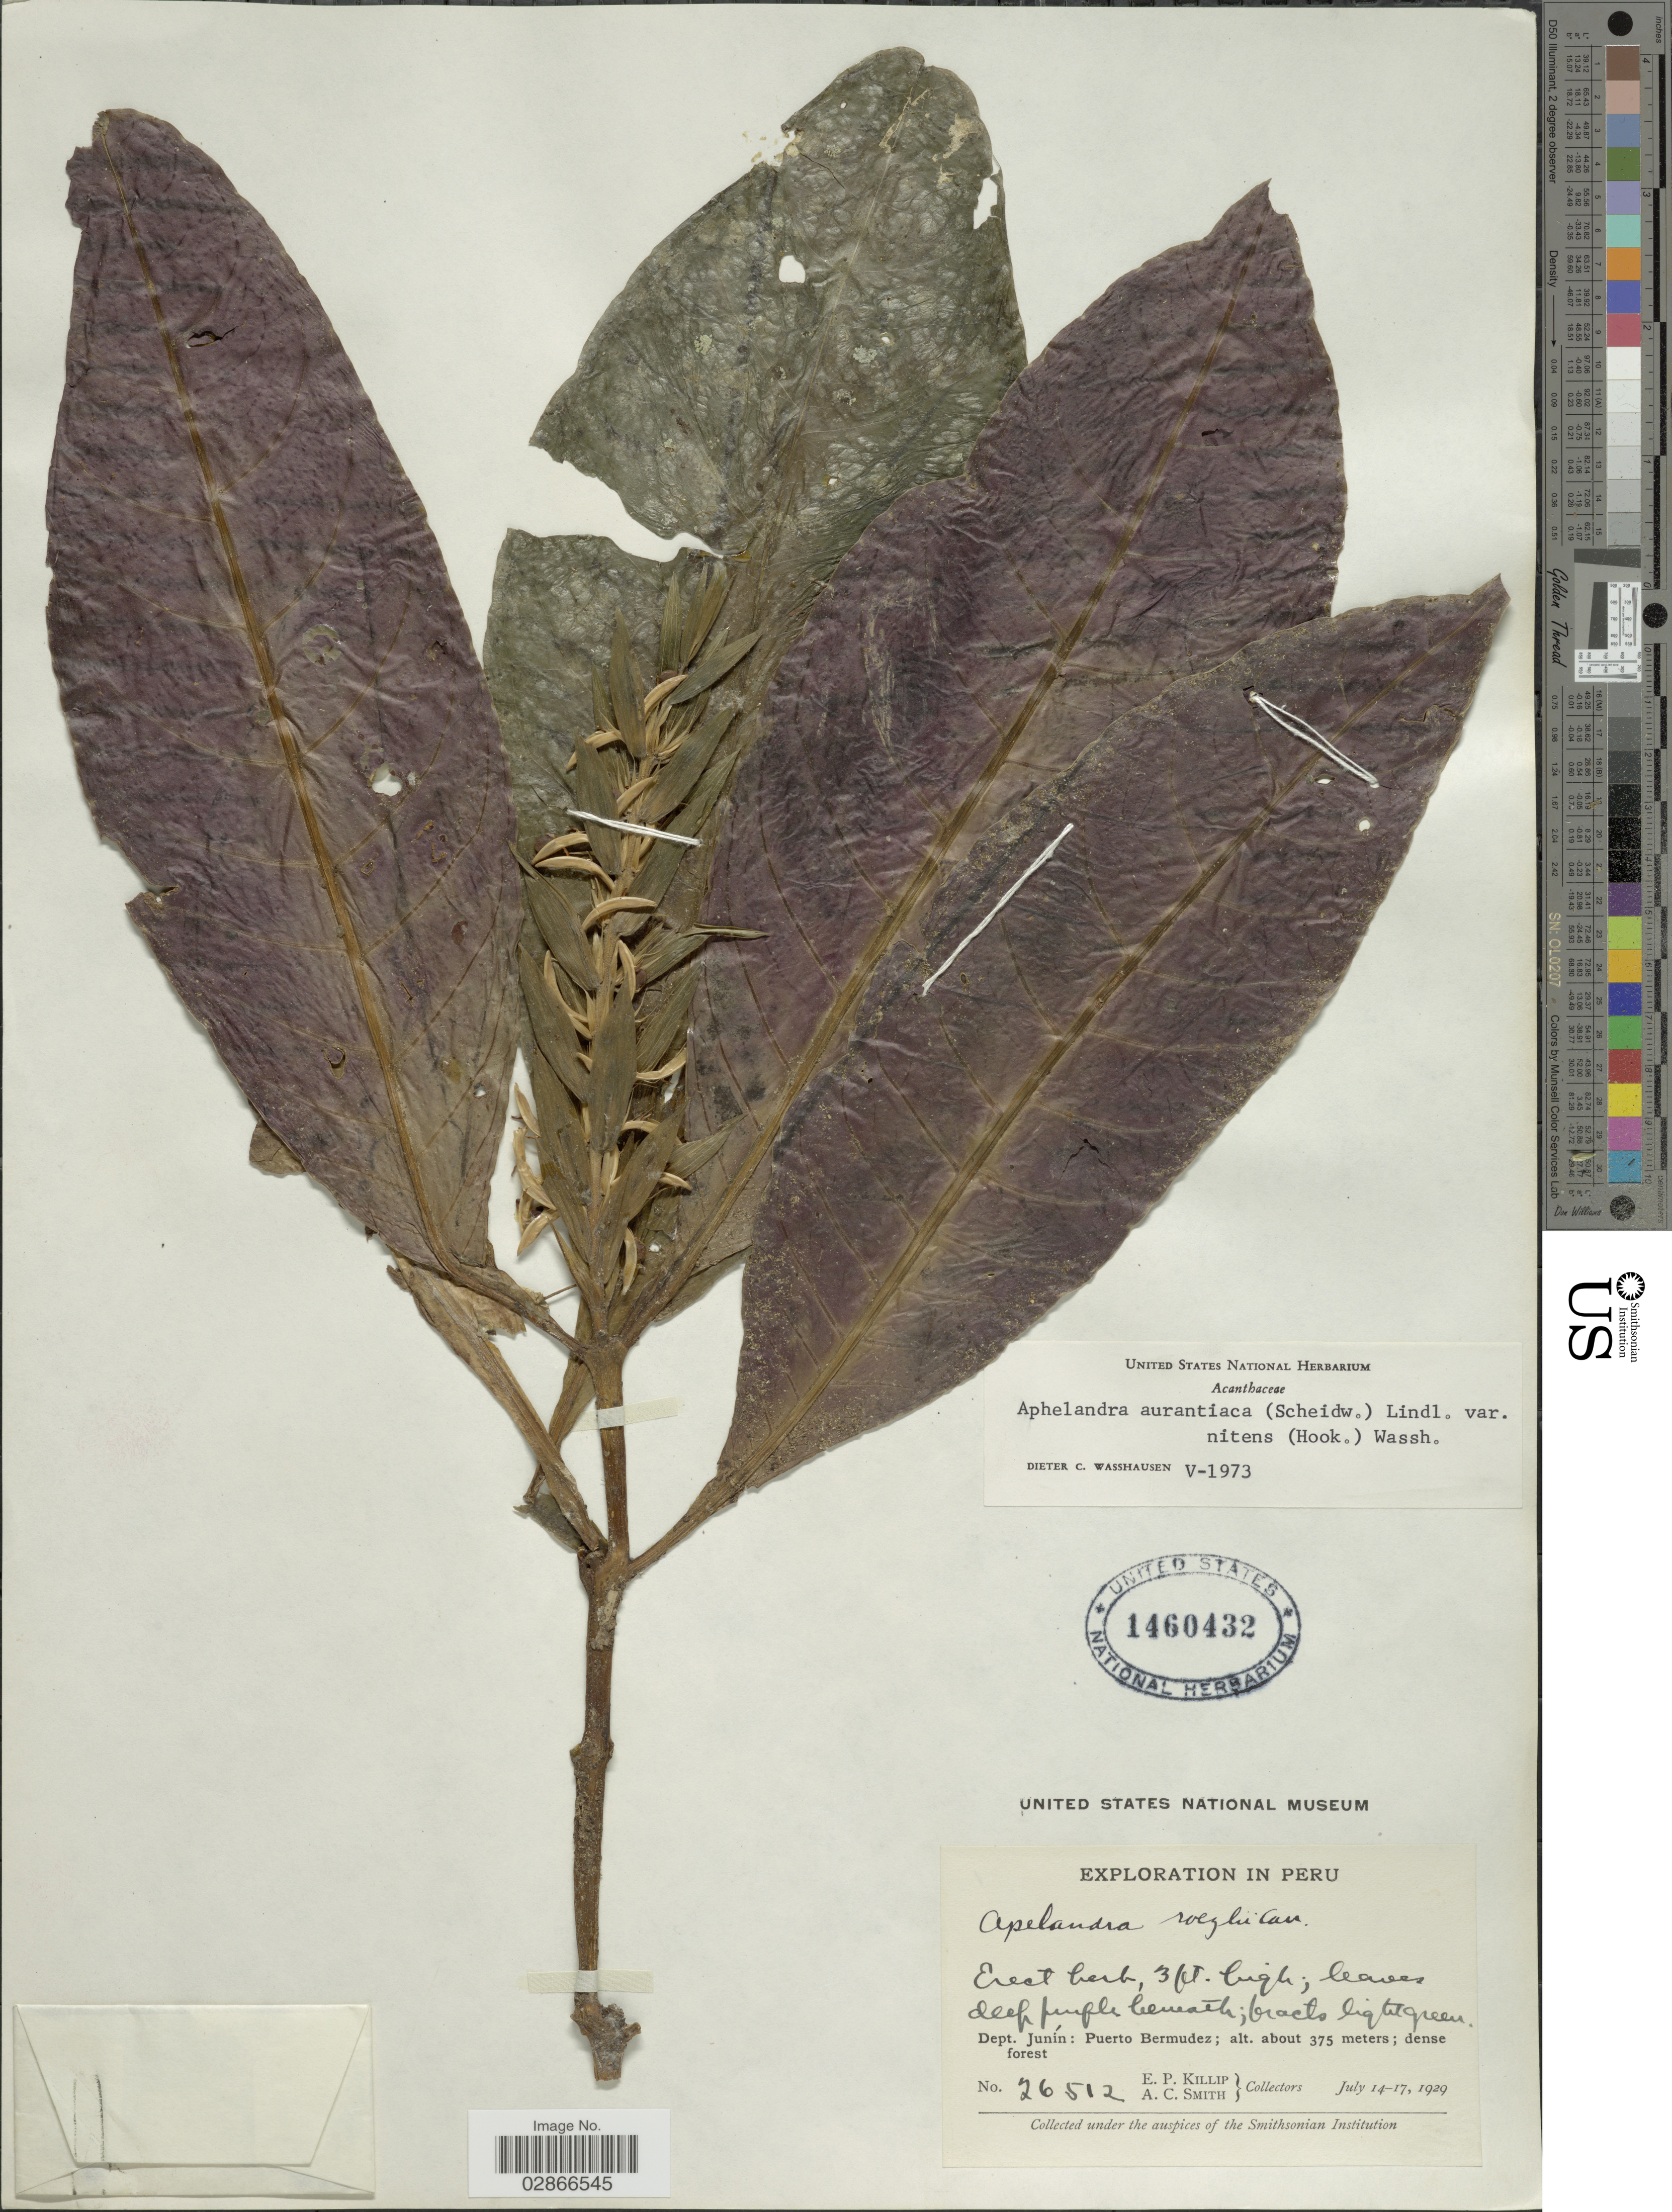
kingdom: Plantae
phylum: Tracheophyta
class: Magnoliopsida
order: Lamiales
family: Acanthaceae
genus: Aphelandra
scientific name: Aphelandra aurantiaca var. nitens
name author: (Hook.) Wassh.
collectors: E. P. Killip & A. C. Smith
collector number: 26512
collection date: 1929-07-14/1929-07-17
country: Peru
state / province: Junín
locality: Dept. Junín: Puerto Bermudez.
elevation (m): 375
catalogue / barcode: US 1460432